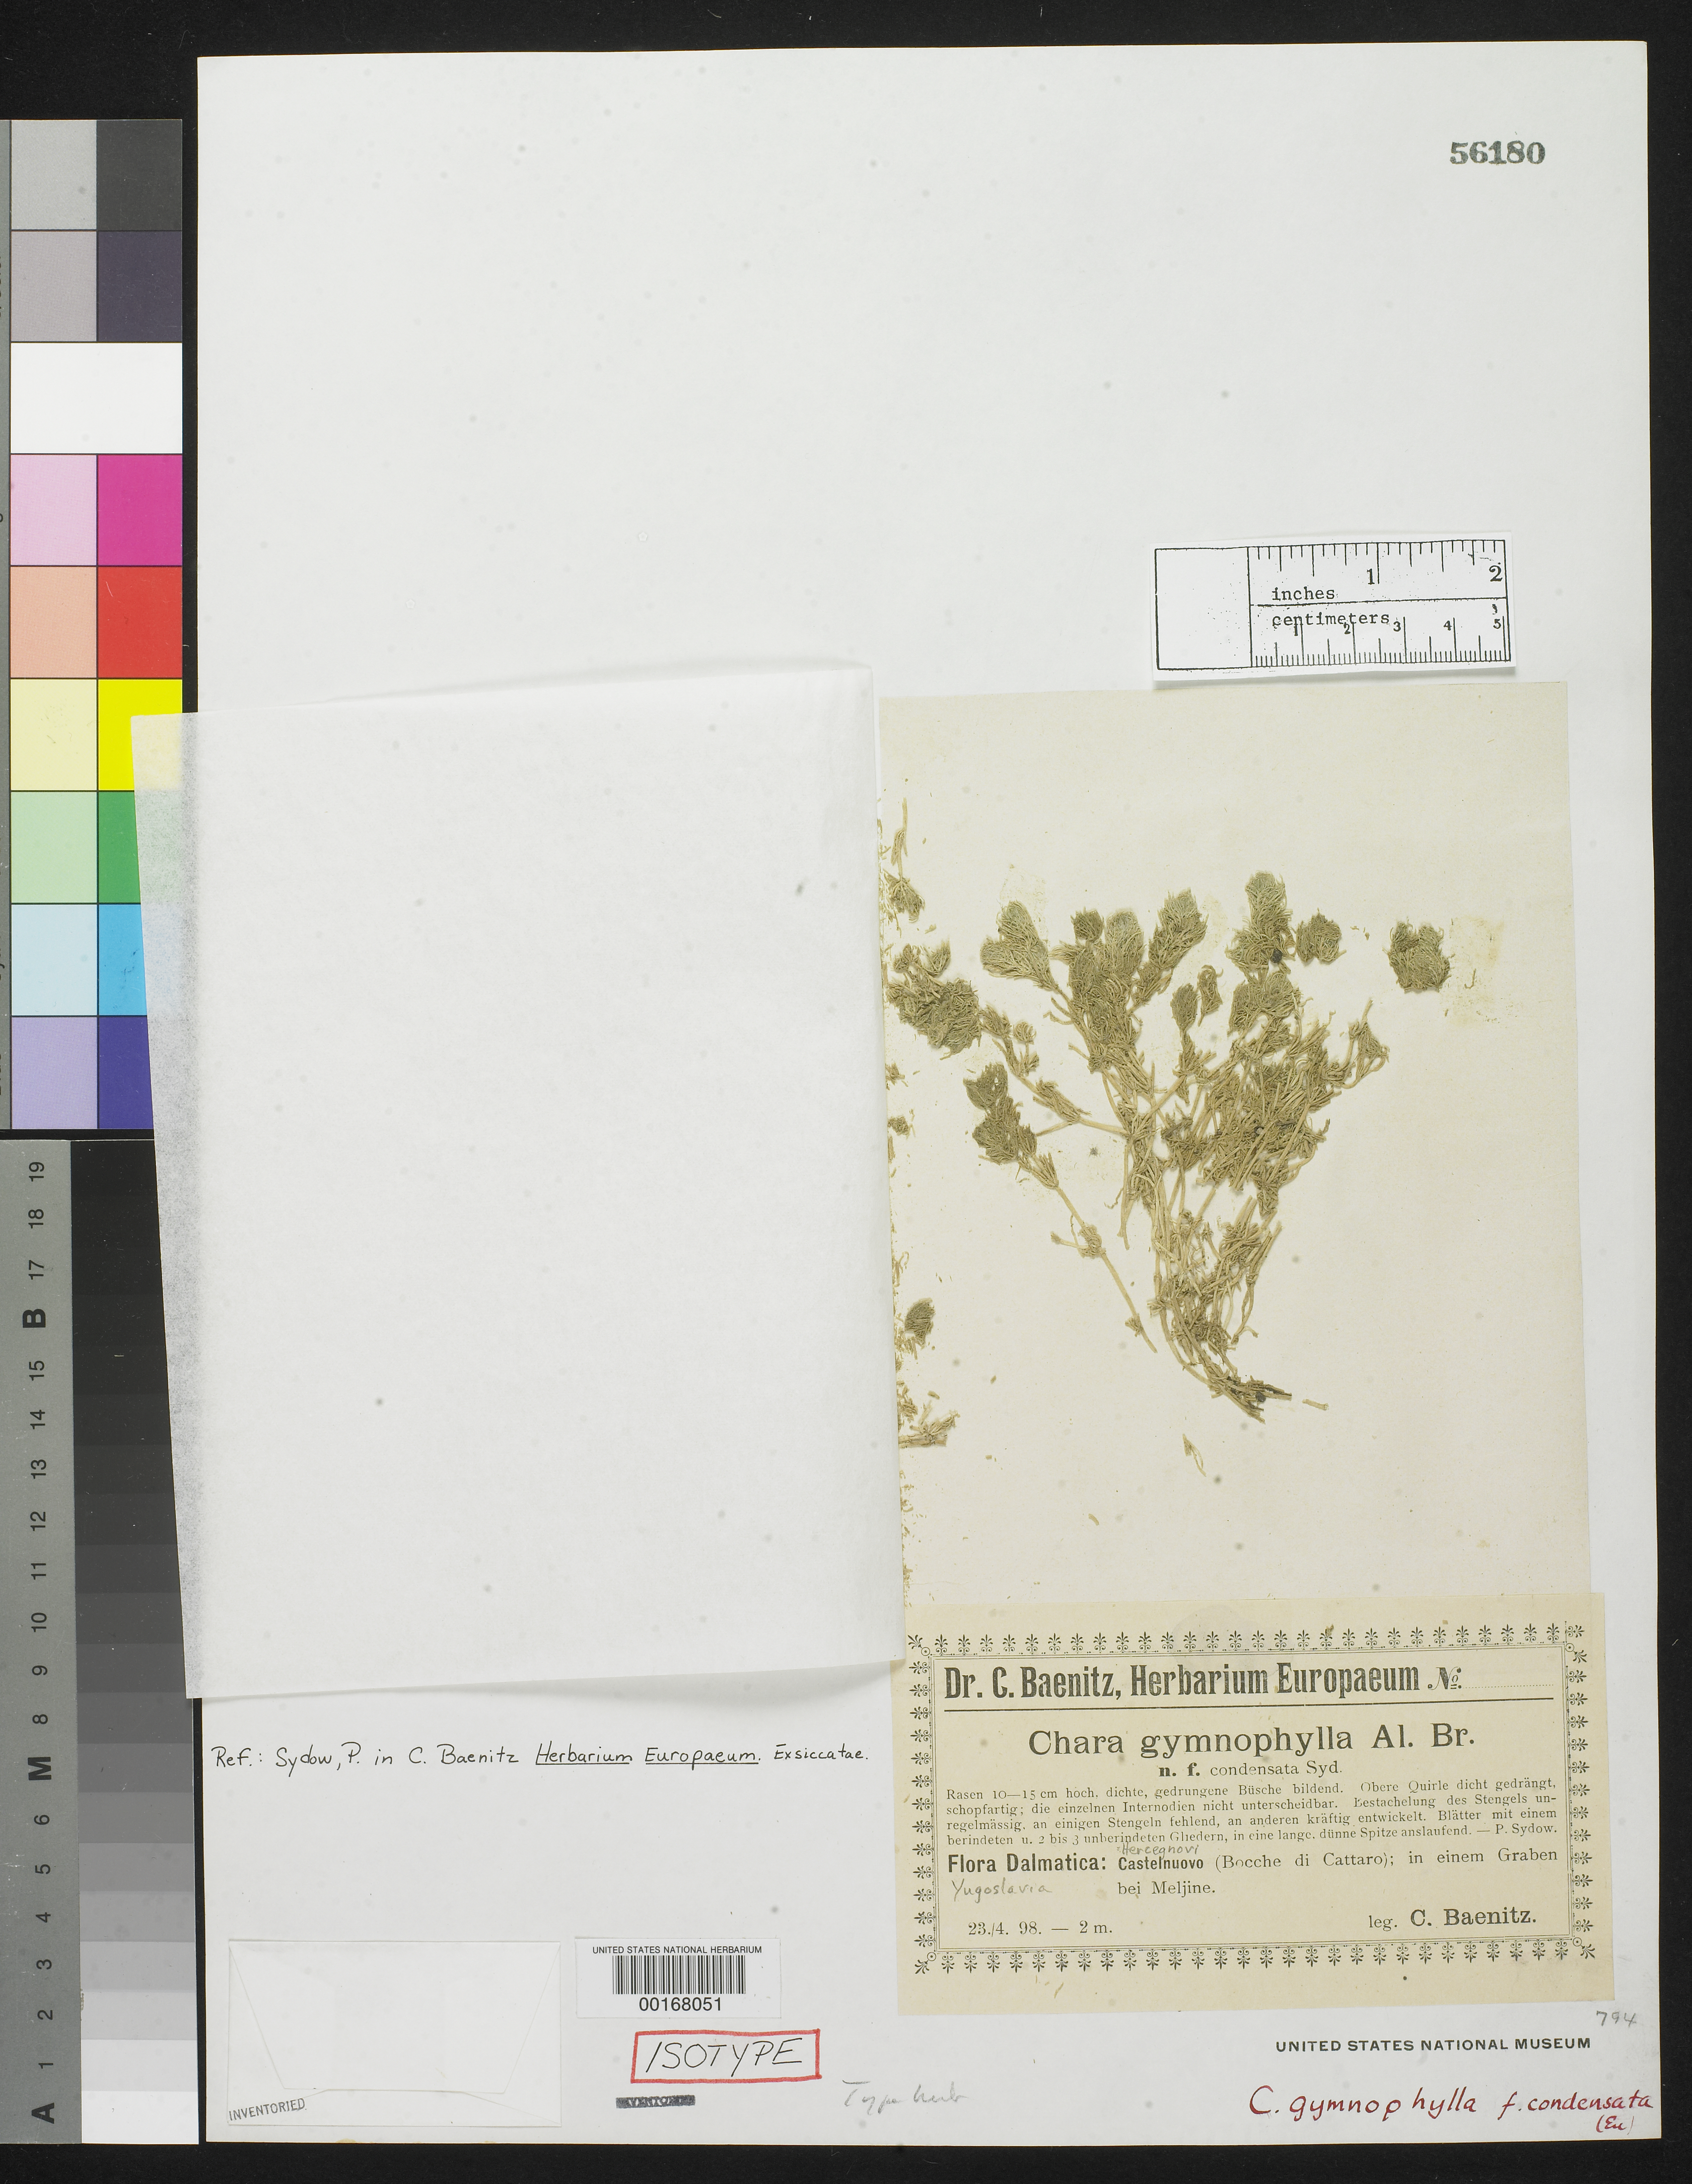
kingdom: Plantae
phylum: Charophyta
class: Charophyceae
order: Charales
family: Characeae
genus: Chara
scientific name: Chara gymnophylla f. condensata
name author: P. Sydow in Baen.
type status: Isotype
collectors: C. G. Baenitz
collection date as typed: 23 Apr 1898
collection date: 1898-04-23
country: Montenegro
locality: Hercegnovi (Castelnuovo), Boka Kotorska, near Meljine.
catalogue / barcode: US 56180